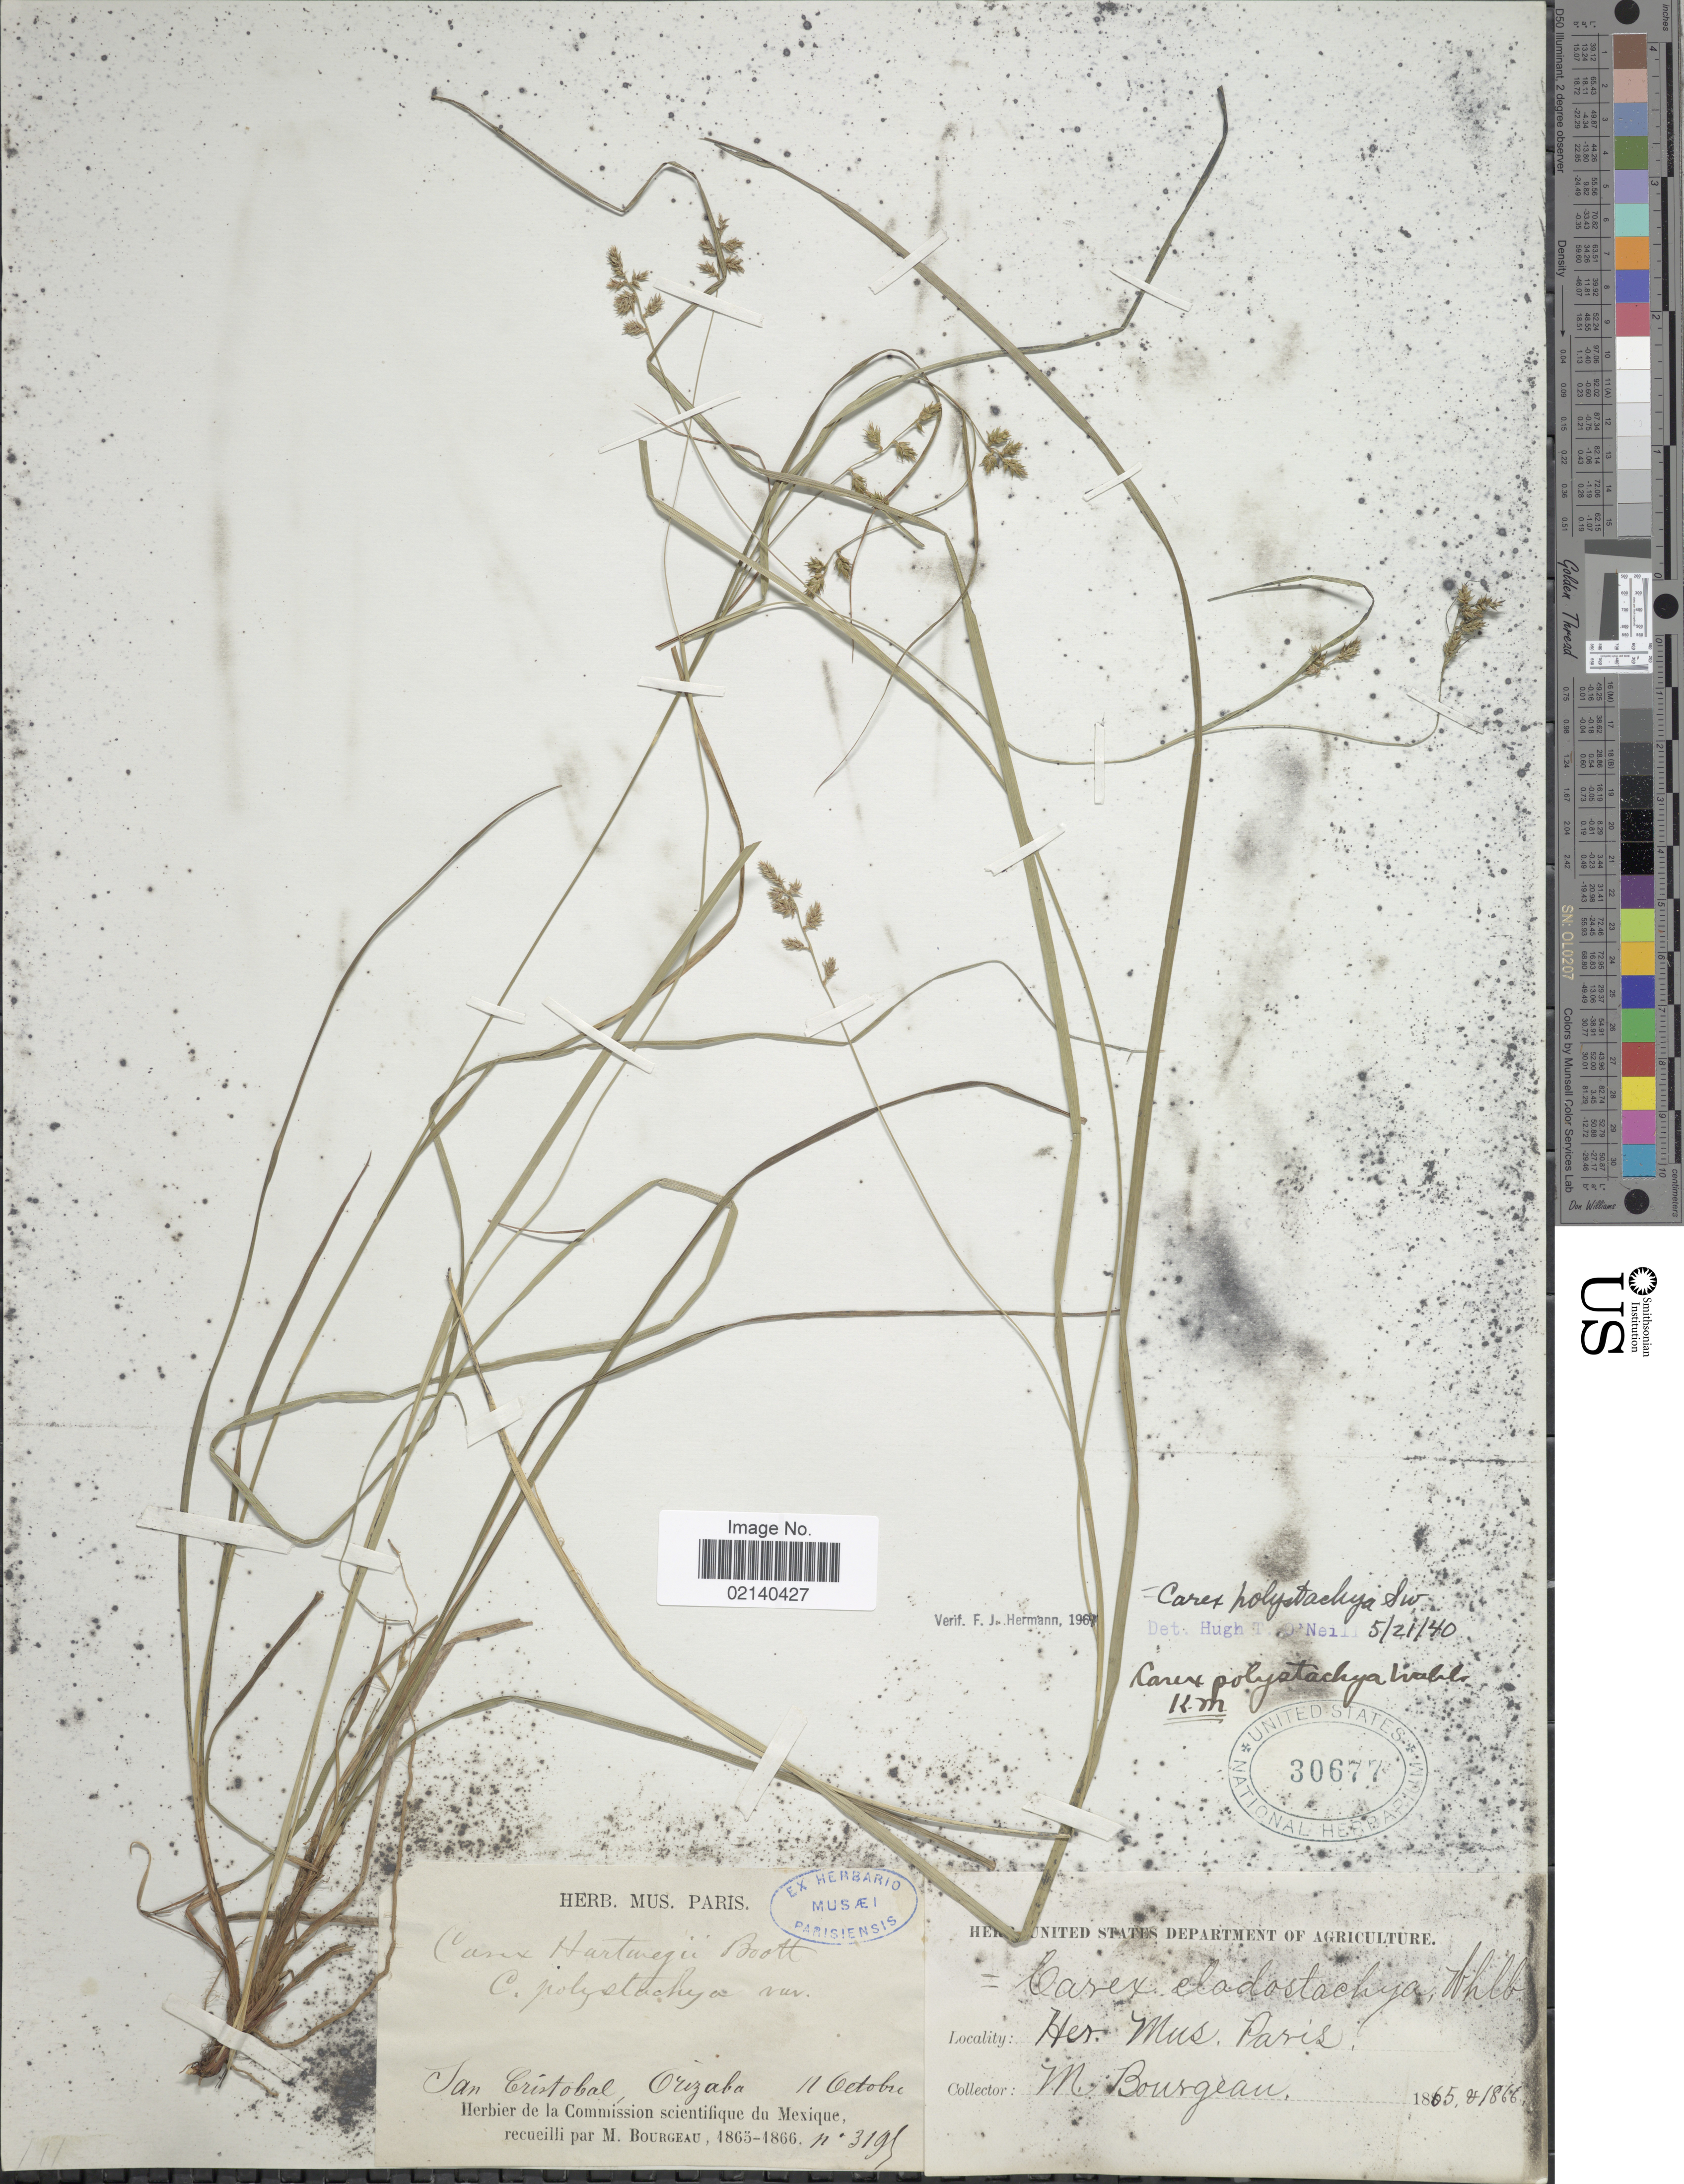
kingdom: Plantae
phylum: Tracheophyta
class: Liliopsida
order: Poales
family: Cyperaceae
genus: Carex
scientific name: Carex polystachya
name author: Sw. ex Wahlenb.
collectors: M. Bourgeau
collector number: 3199*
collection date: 1865/1866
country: Mexico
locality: San Cristobal, Orizaba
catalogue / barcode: US 30677